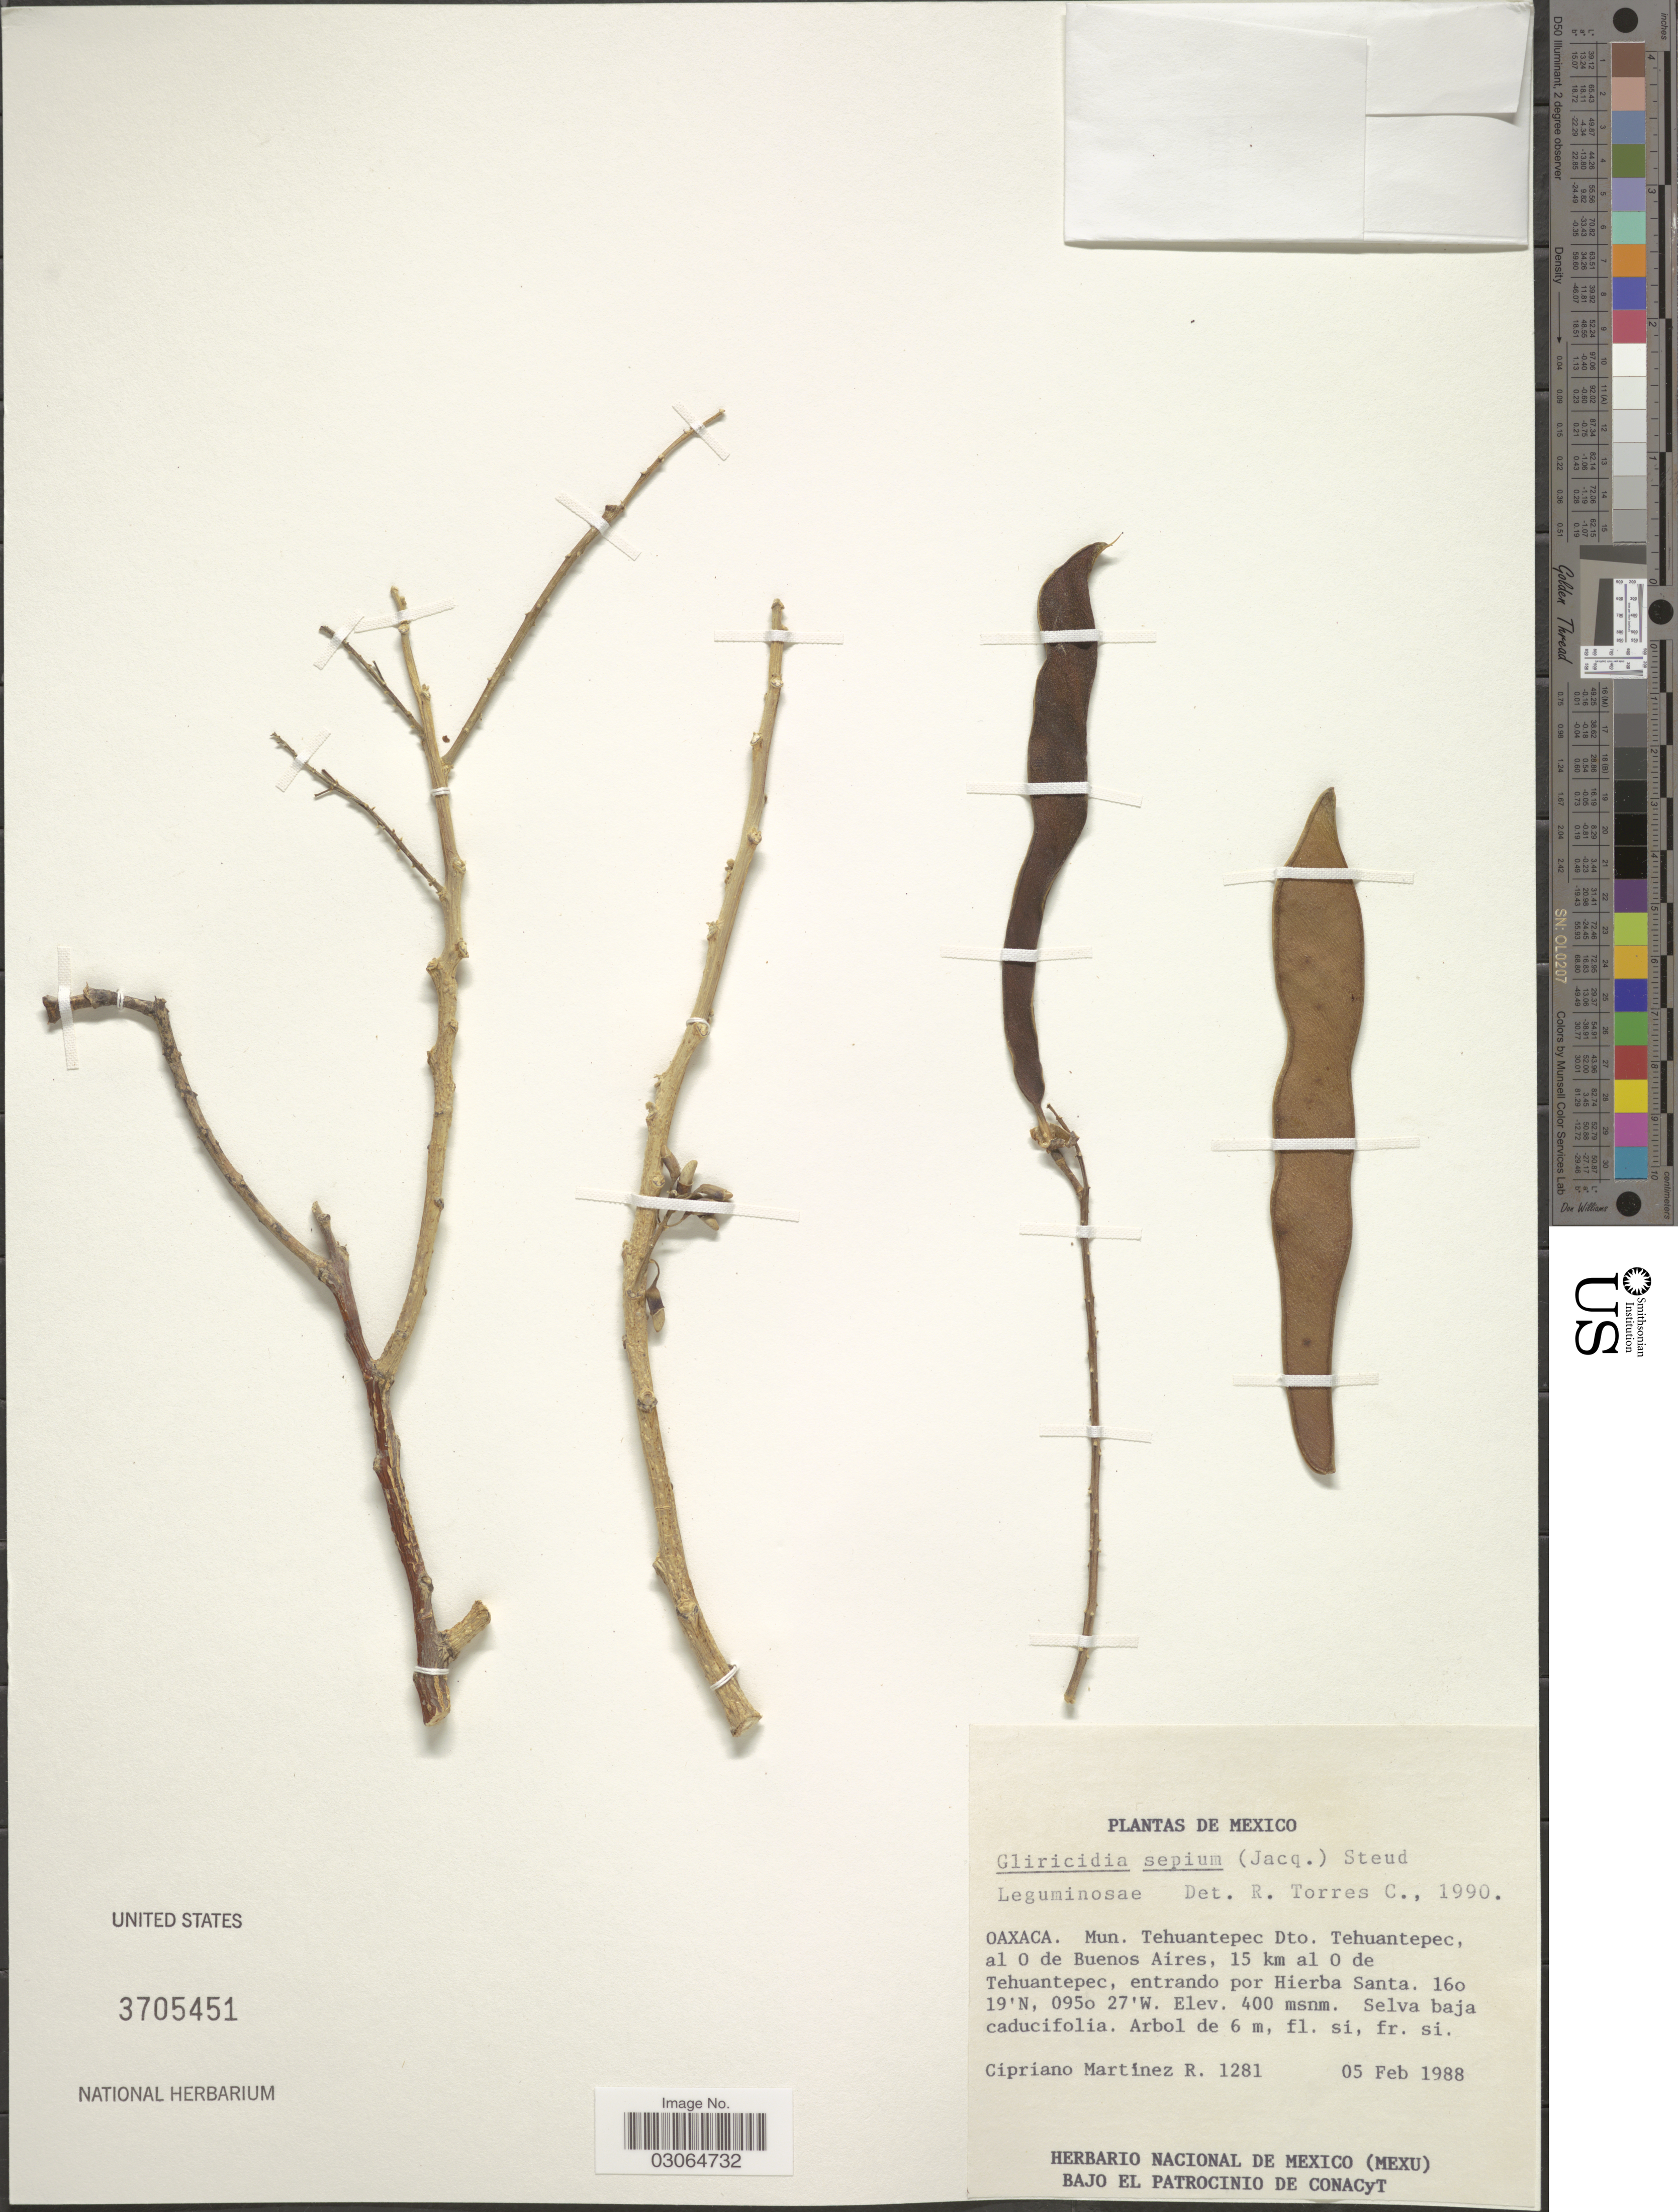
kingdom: Plantae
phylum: Tracheophyta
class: Magnoliopsida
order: Fabales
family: Fabaceae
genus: Gliricidia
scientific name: Gliricidia sepium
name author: (Jacq.) Kunth ex Walp.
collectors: C. Martínez R.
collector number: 1281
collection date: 1988-02-05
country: Mexico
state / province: Oaxaca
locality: Mun. Tehuantepec Dto. Tehuantepec, al O de Buenos Aires, 15 km al O de Tehuantepec, entrando por Hierba Santa.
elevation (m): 400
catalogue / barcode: US 3705451